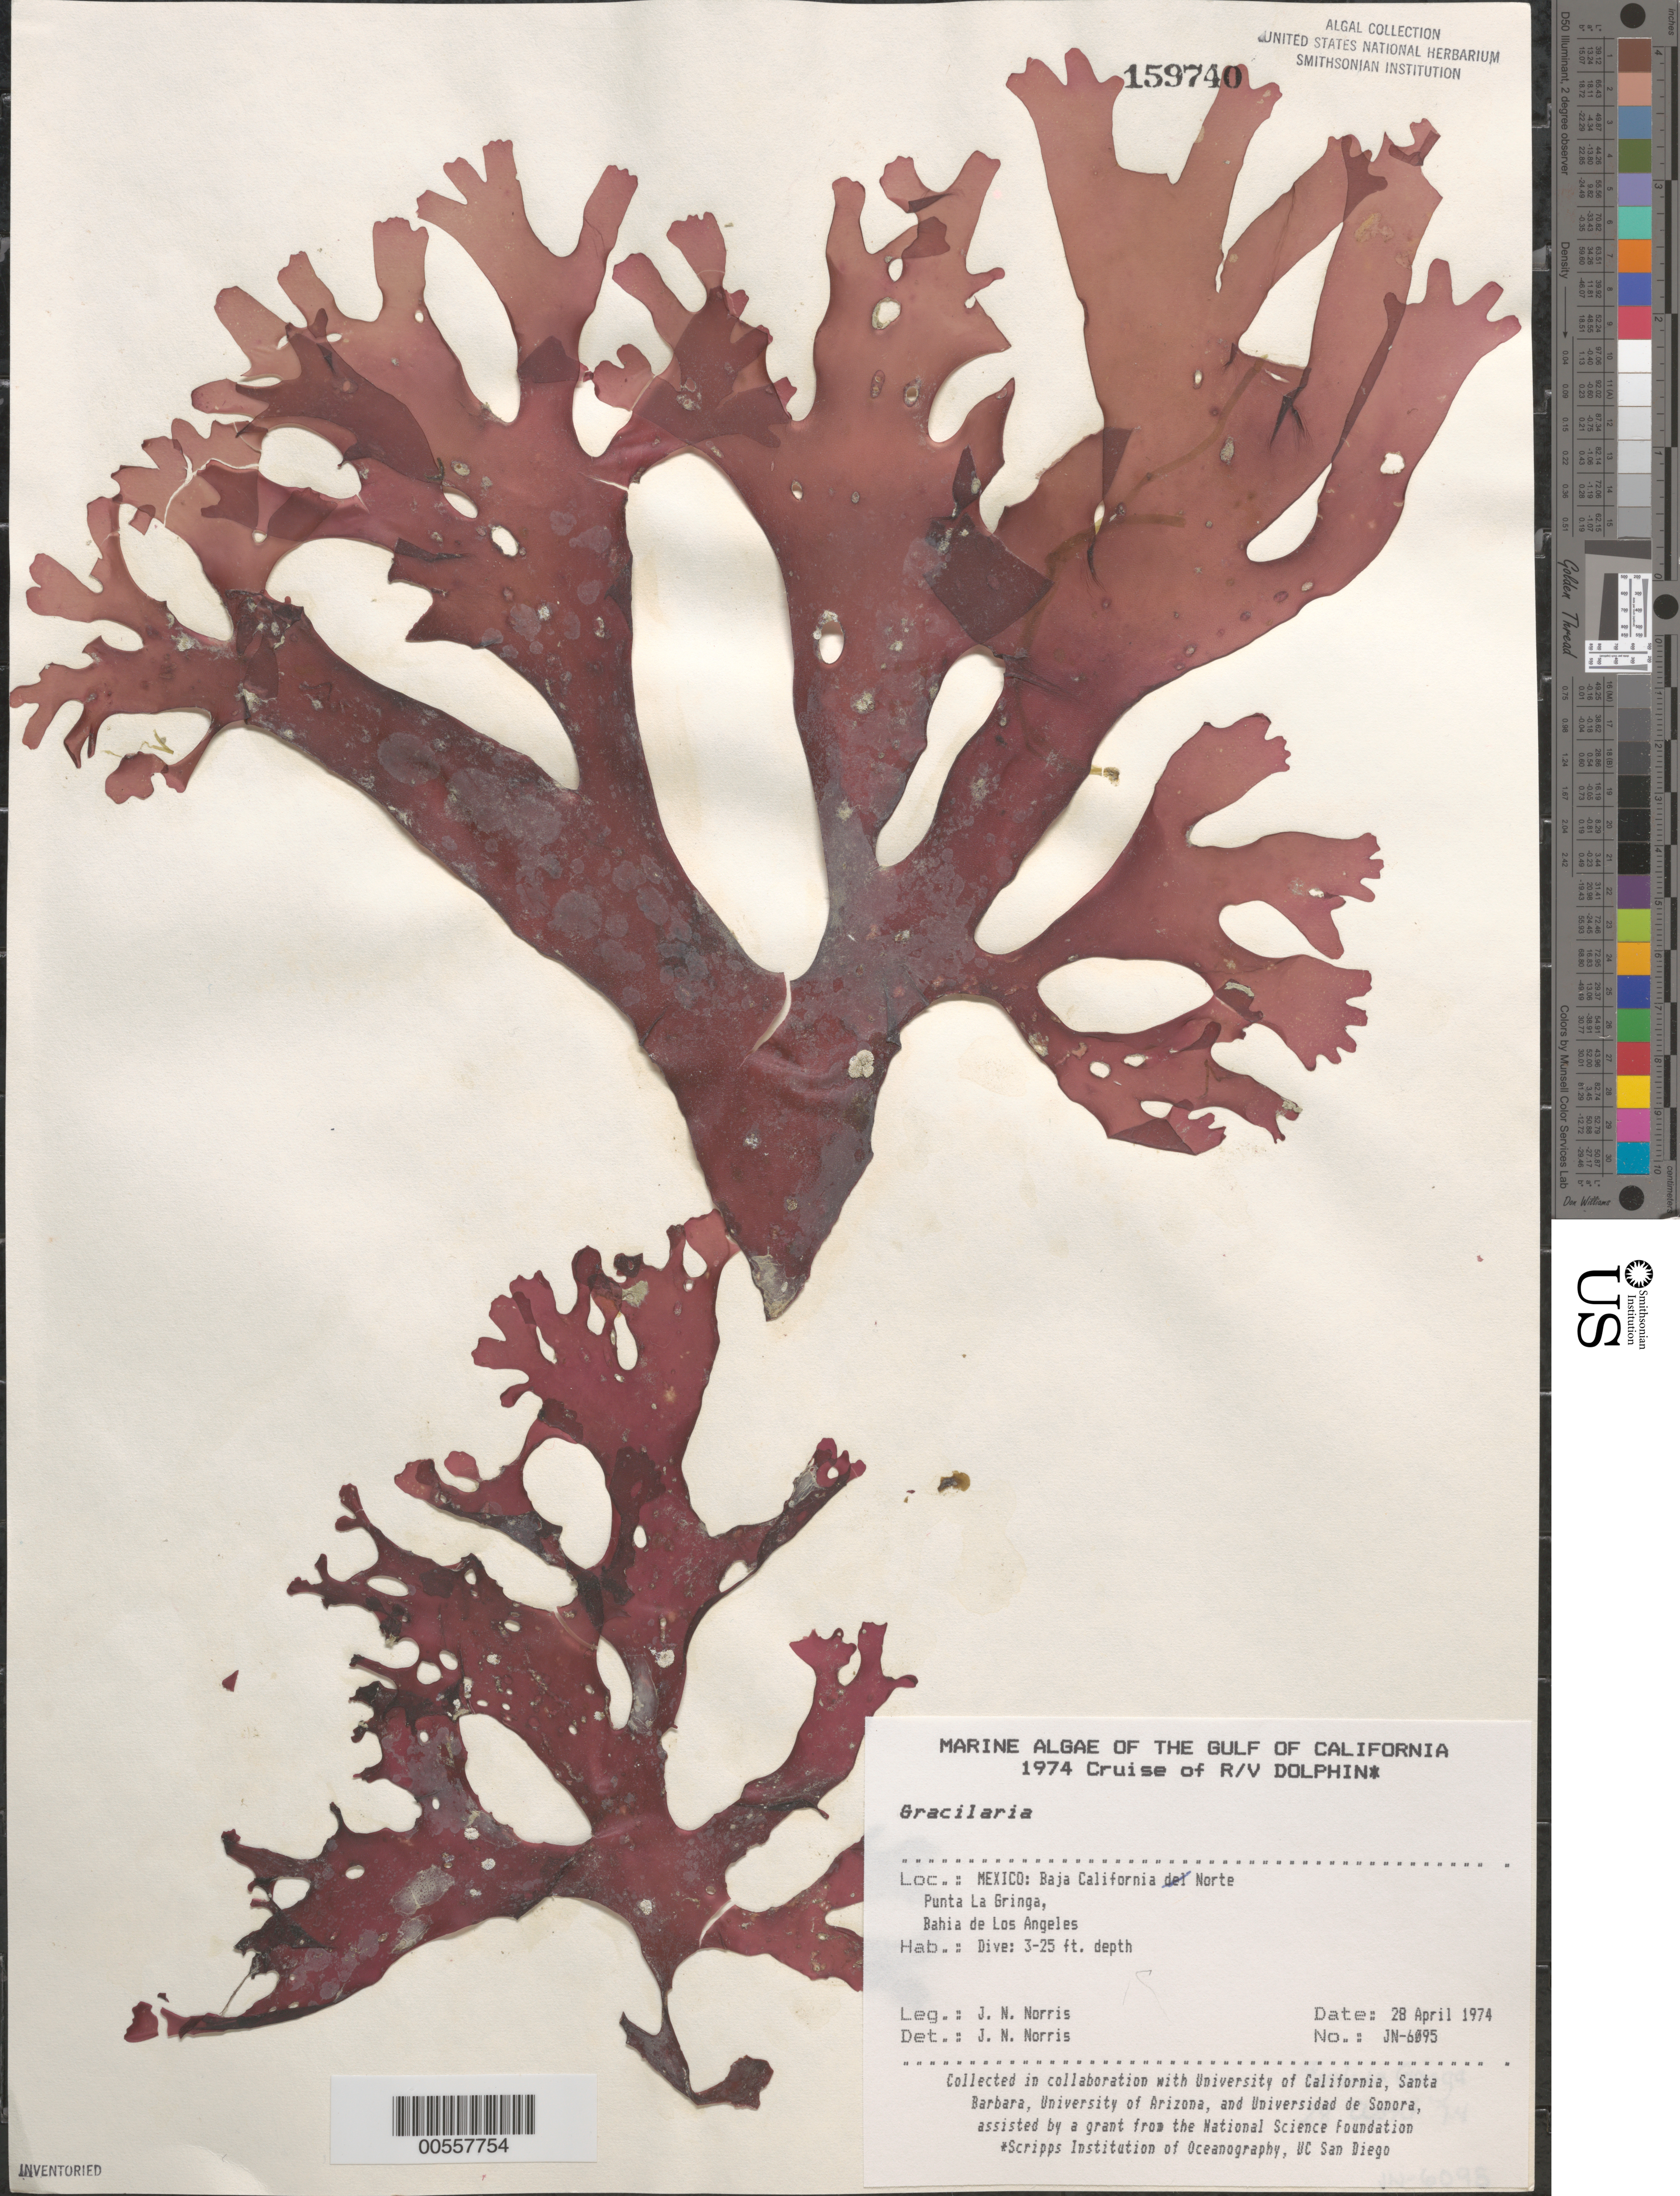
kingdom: Plantae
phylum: Rhodophyta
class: Florideophyceae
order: Gracilariales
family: Gracilariaceae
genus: Gracilaria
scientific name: Gracilaria sp.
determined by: Norris, James N.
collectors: J. N. Norris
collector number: JN-6095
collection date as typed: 28 Apr 1974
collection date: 1974-04-28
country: Mexico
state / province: Baja California Norte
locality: Punta La Gringa, Bahia de Los Angeles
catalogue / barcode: US 159740